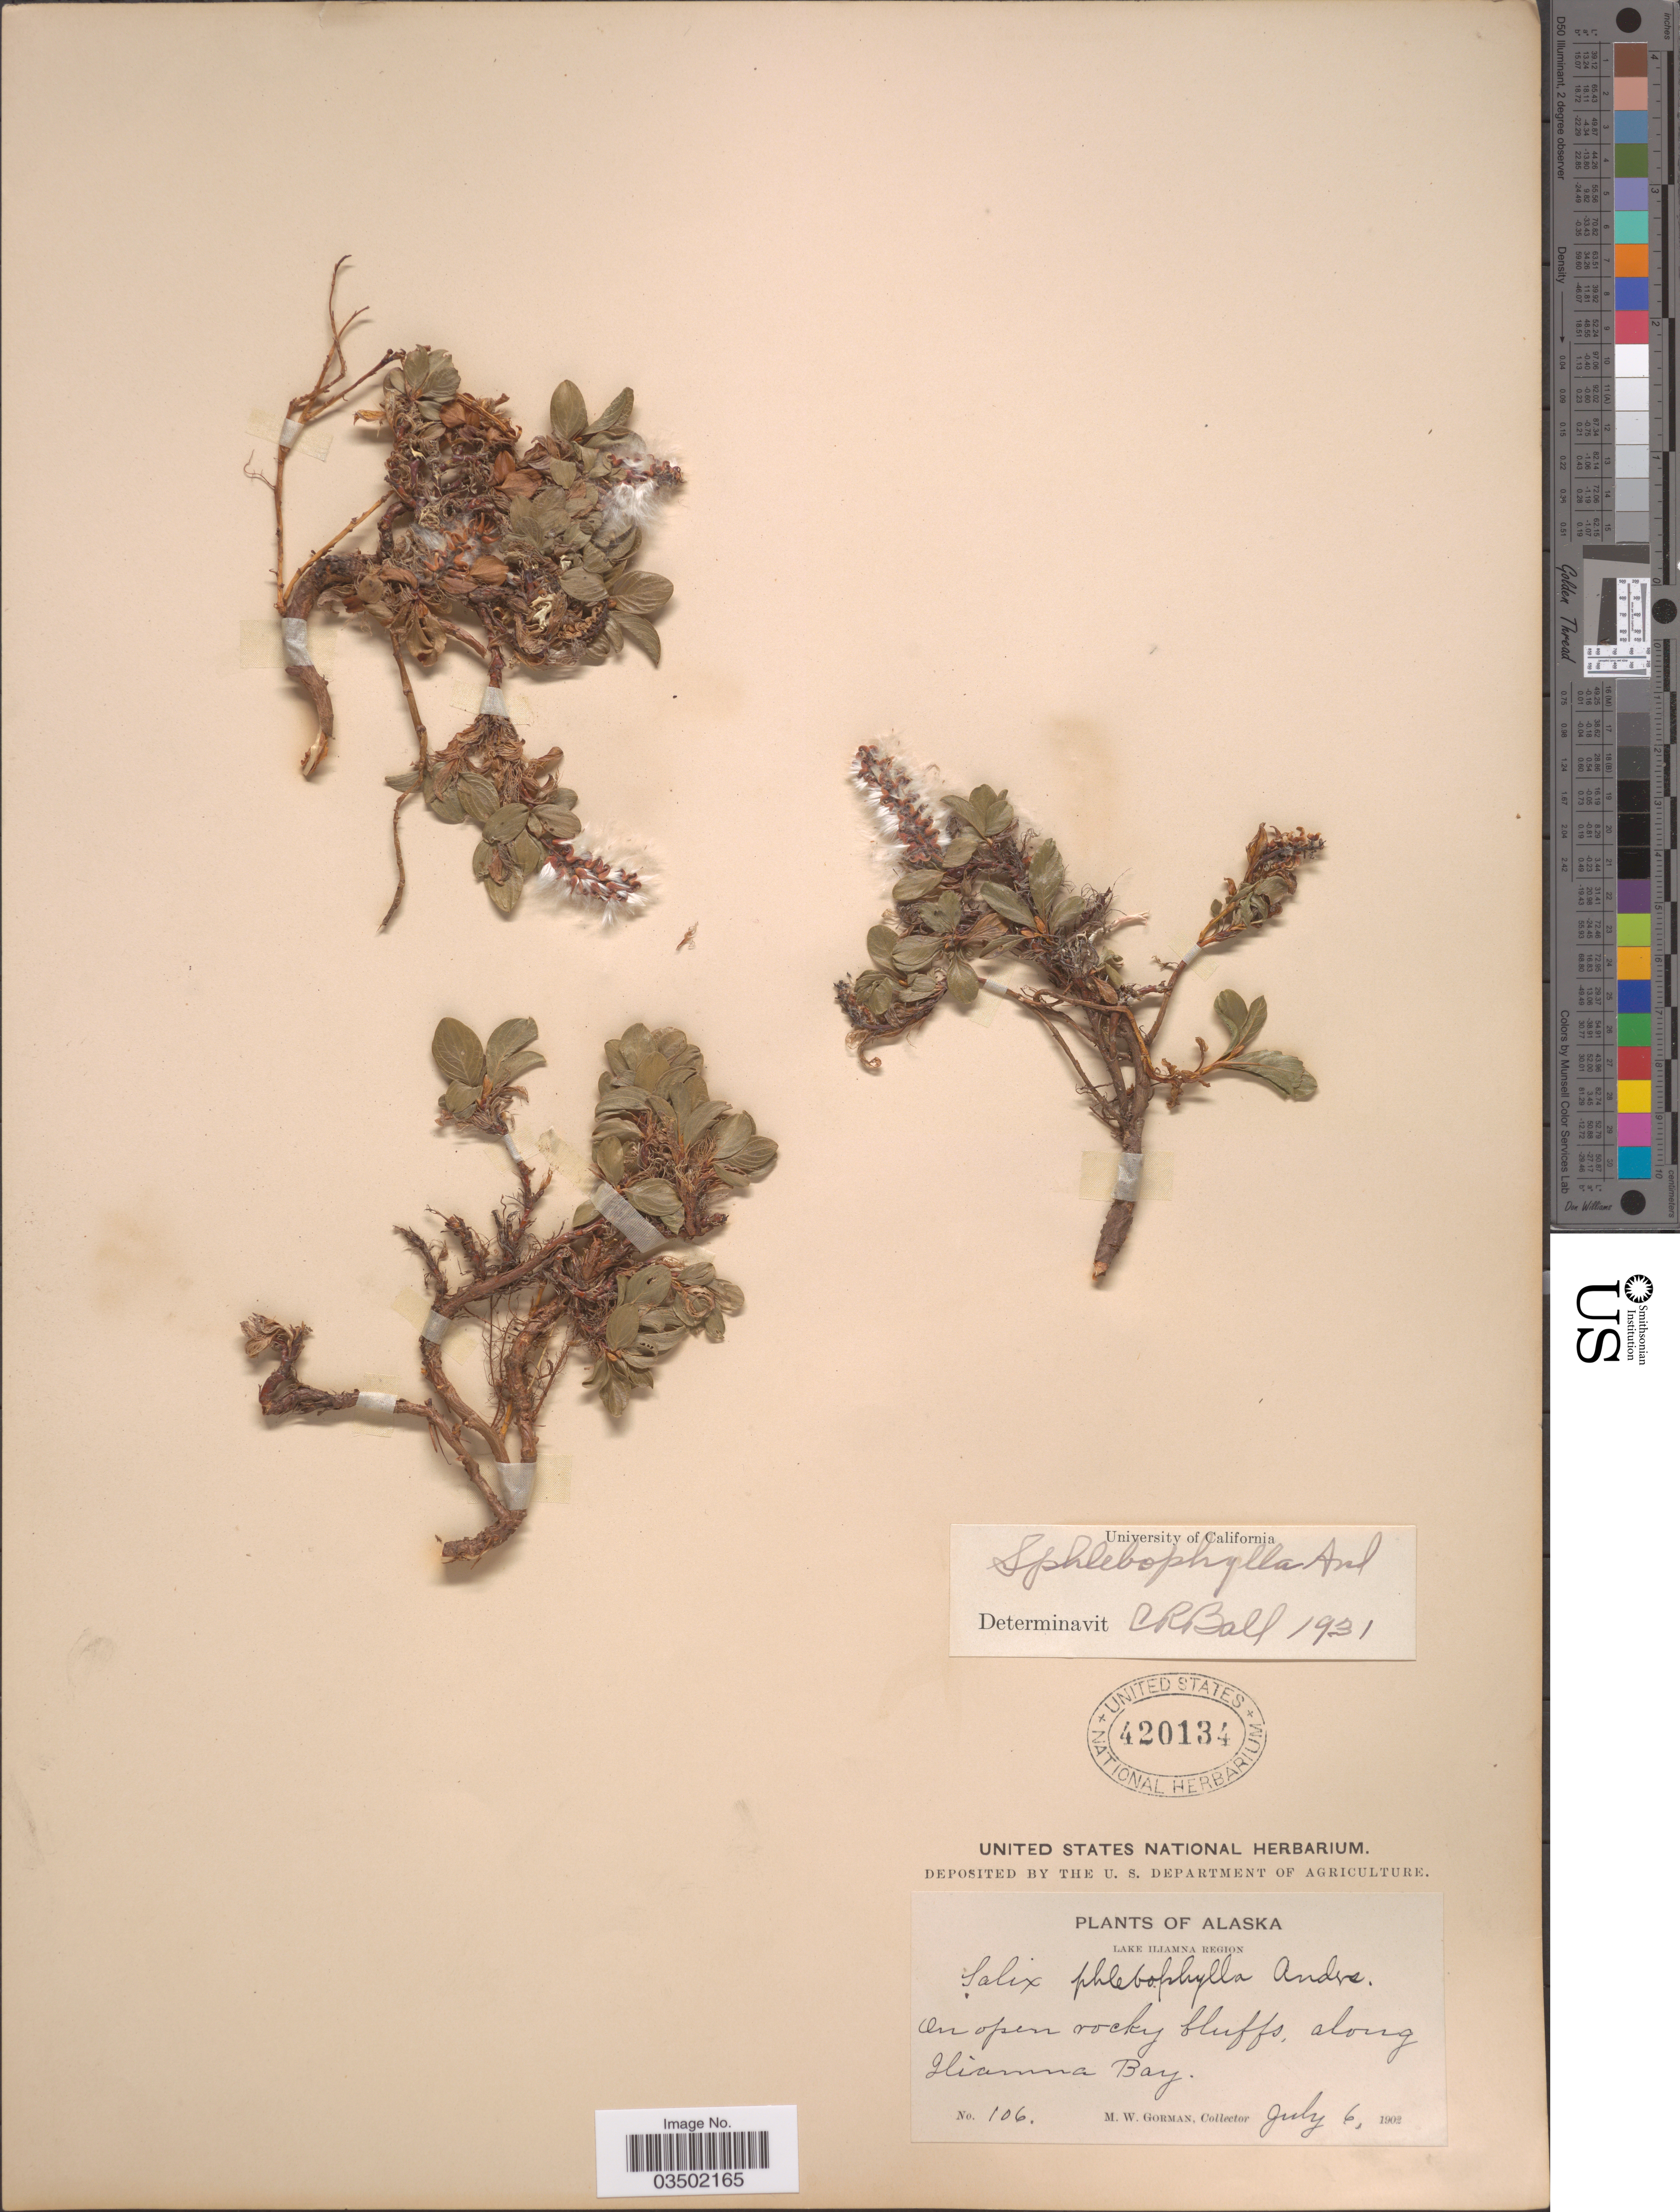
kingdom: Plantae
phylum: Tracheophyta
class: Magnoliopsida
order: Malpighiales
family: Salicaceae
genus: Salix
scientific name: Salix phlebophylla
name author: Andersson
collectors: M. W. Gorman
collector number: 106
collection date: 1902-07-06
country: United States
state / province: Alaska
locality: Lake Iliamna Region. Along Iliamna Bay.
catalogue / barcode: US 420134